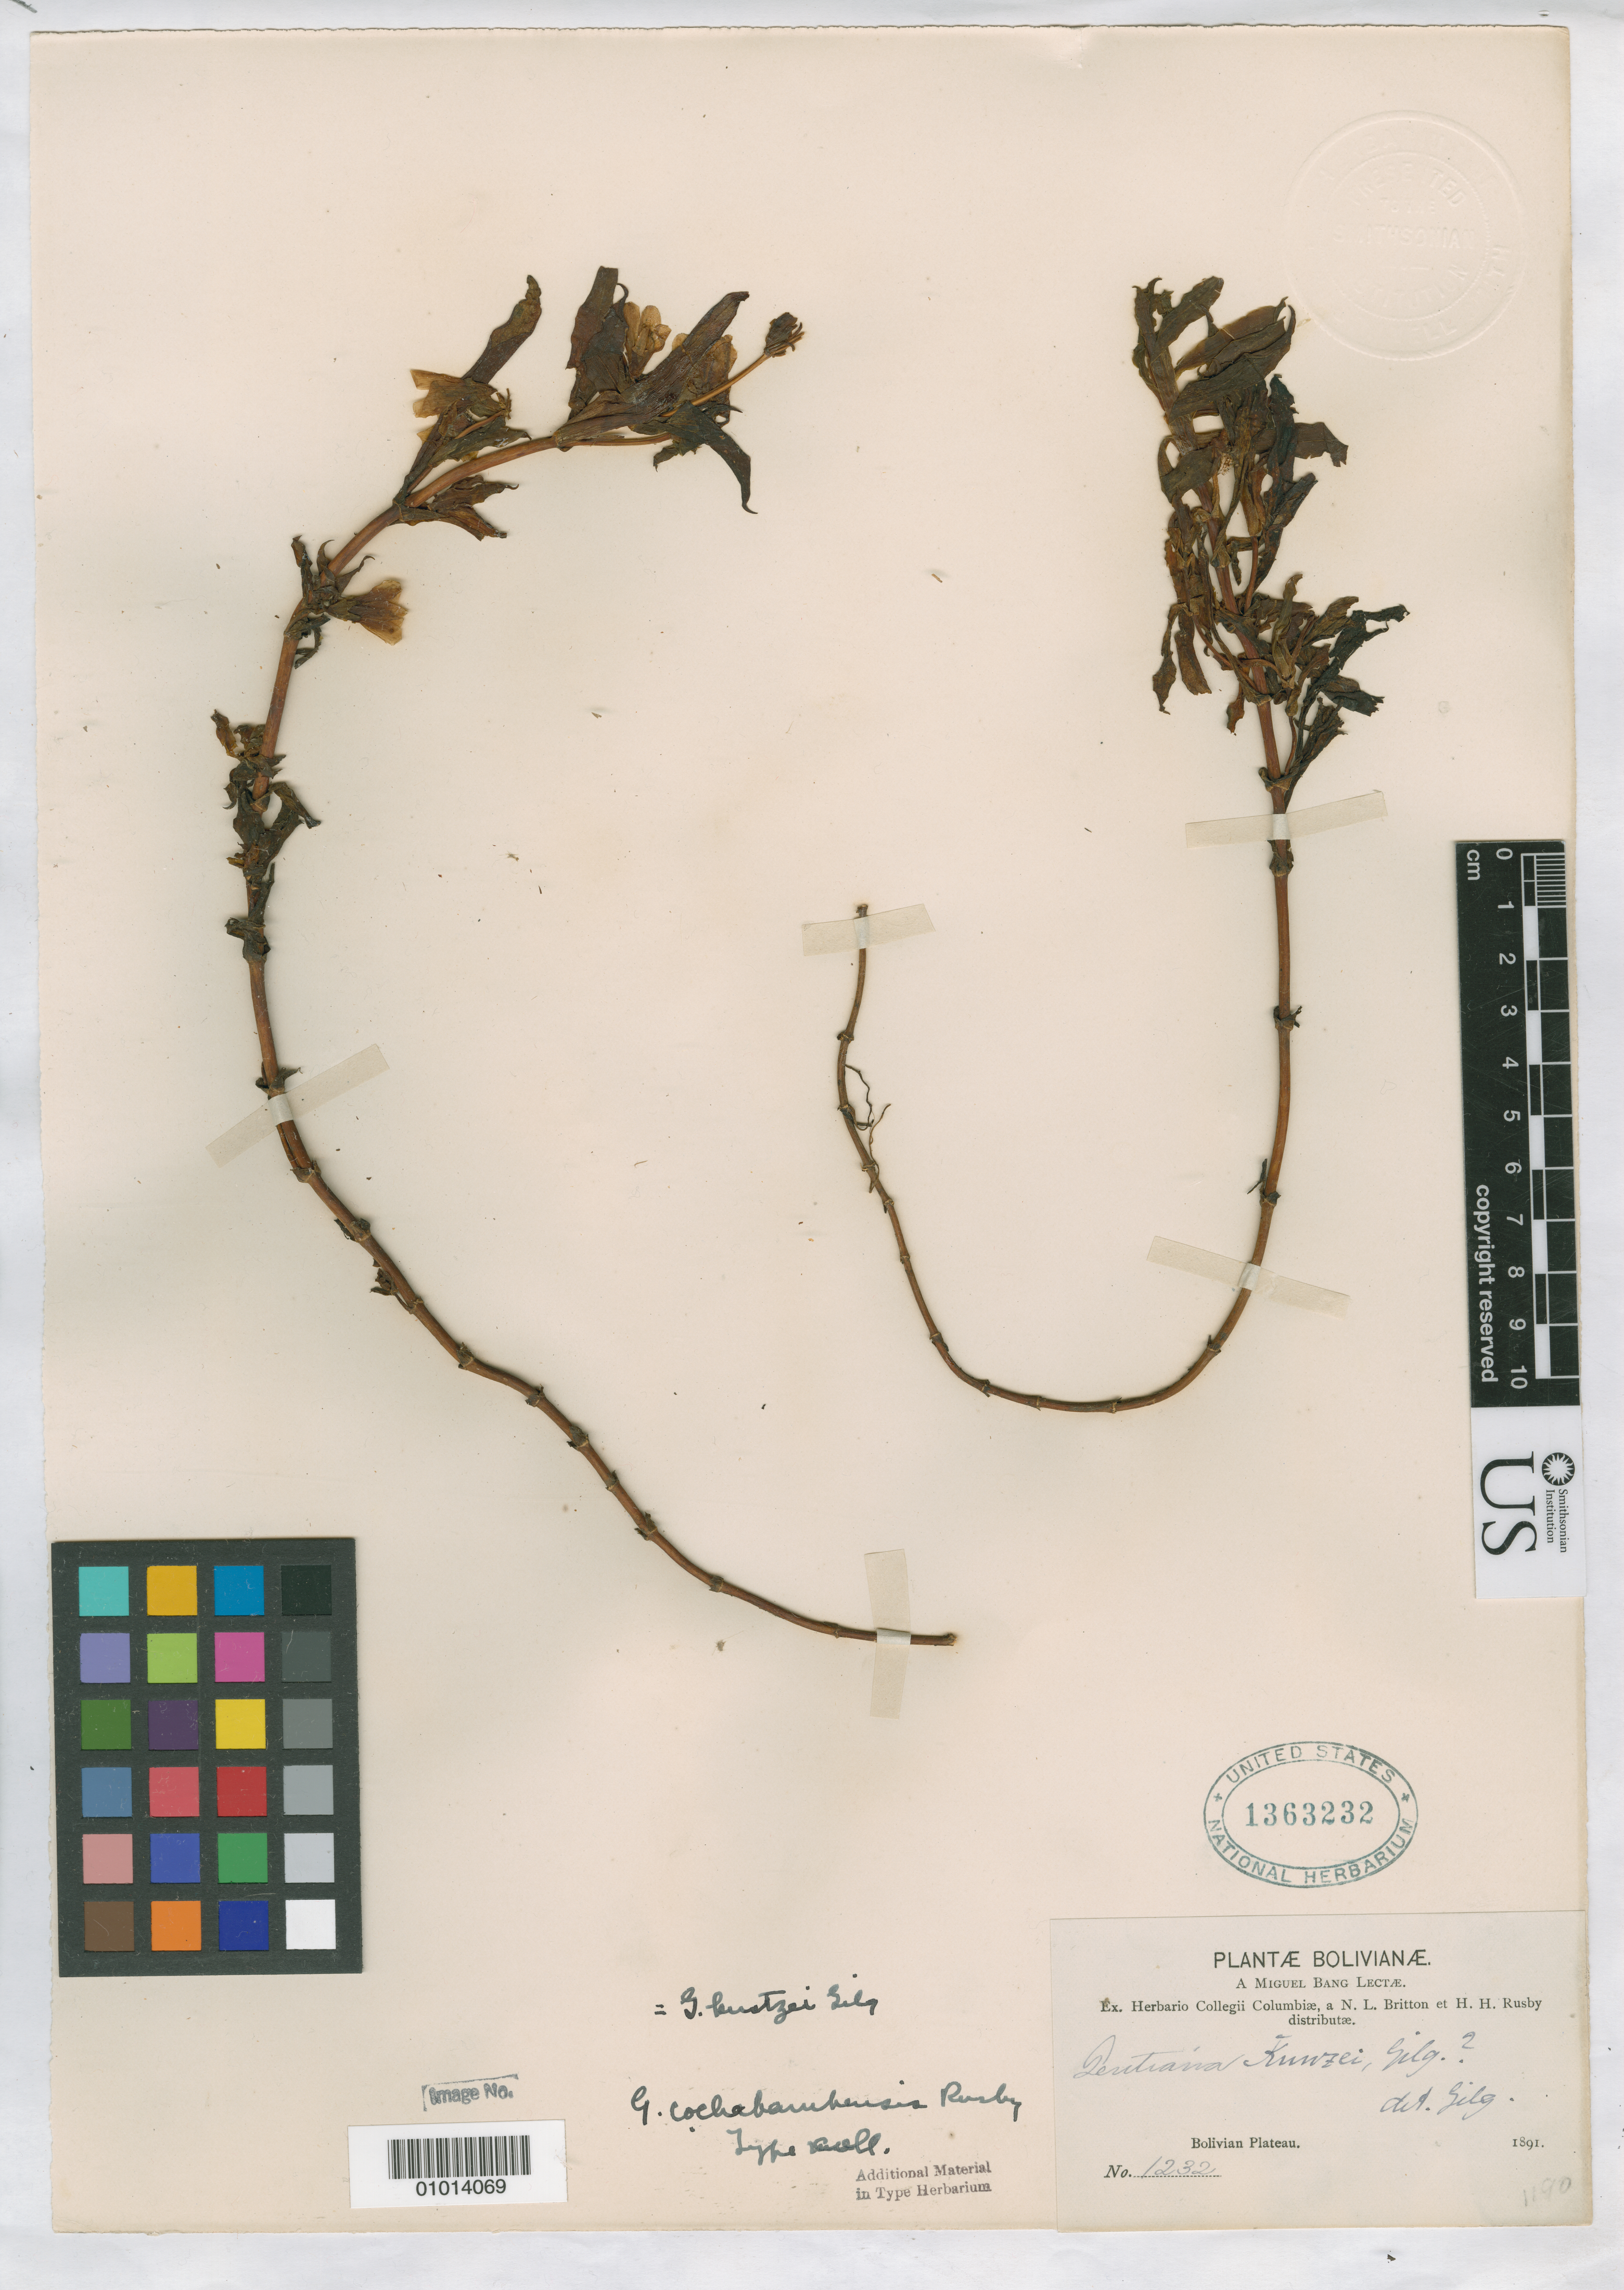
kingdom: Plantae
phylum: Tracheophyta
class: Magnoliopsida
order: Gentianales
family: Gentianaceae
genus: Gentiana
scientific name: Gentiana cochabambensis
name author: Rusby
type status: Isotype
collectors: M. Bang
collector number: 1232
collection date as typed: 1891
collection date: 1891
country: Bolivia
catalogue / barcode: US 1363232